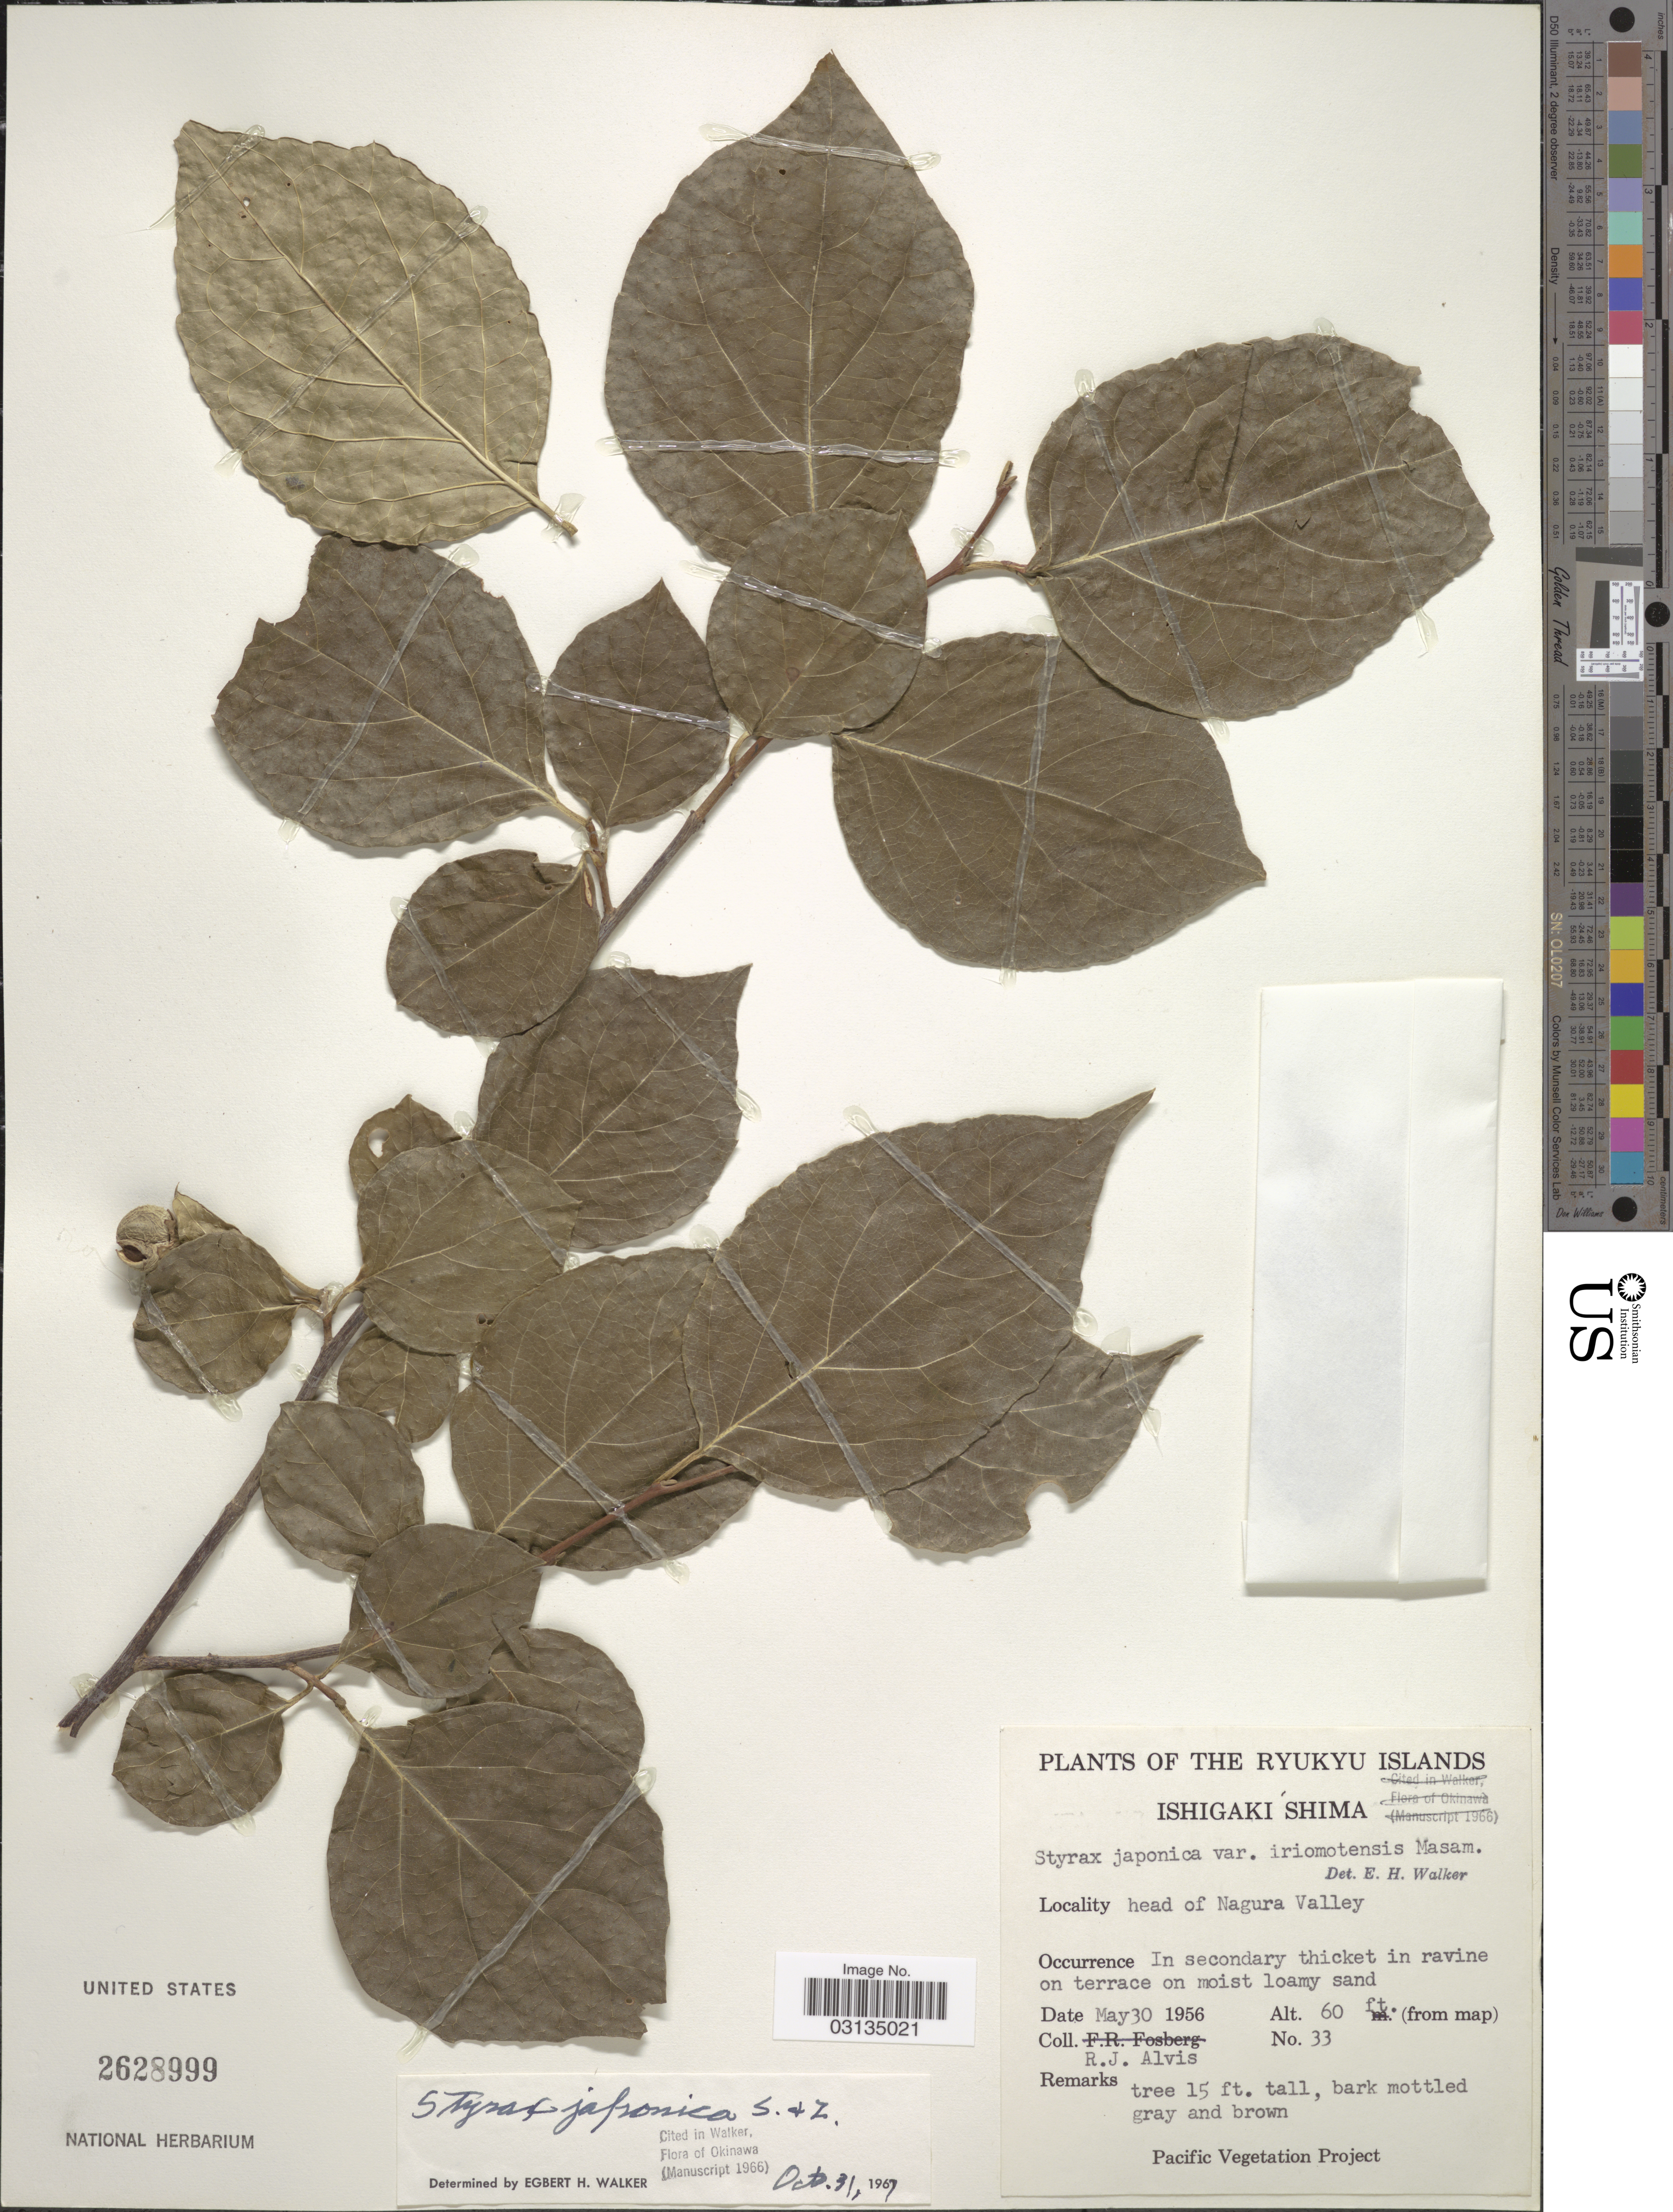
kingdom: Plantae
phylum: Tracheophyta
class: Magnoliopsida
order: Ericales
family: Styracaceae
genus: Styrax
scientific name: Styrax japonicus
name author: Siebold & Zucc.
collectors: R. Alvis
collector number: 33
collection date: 1956-05-30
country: Japan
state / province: Okinawa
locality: The Ryukyu Islands, Ishigaki Shima, head of Nagura Valley.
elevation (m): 18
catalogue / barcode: US 2628999